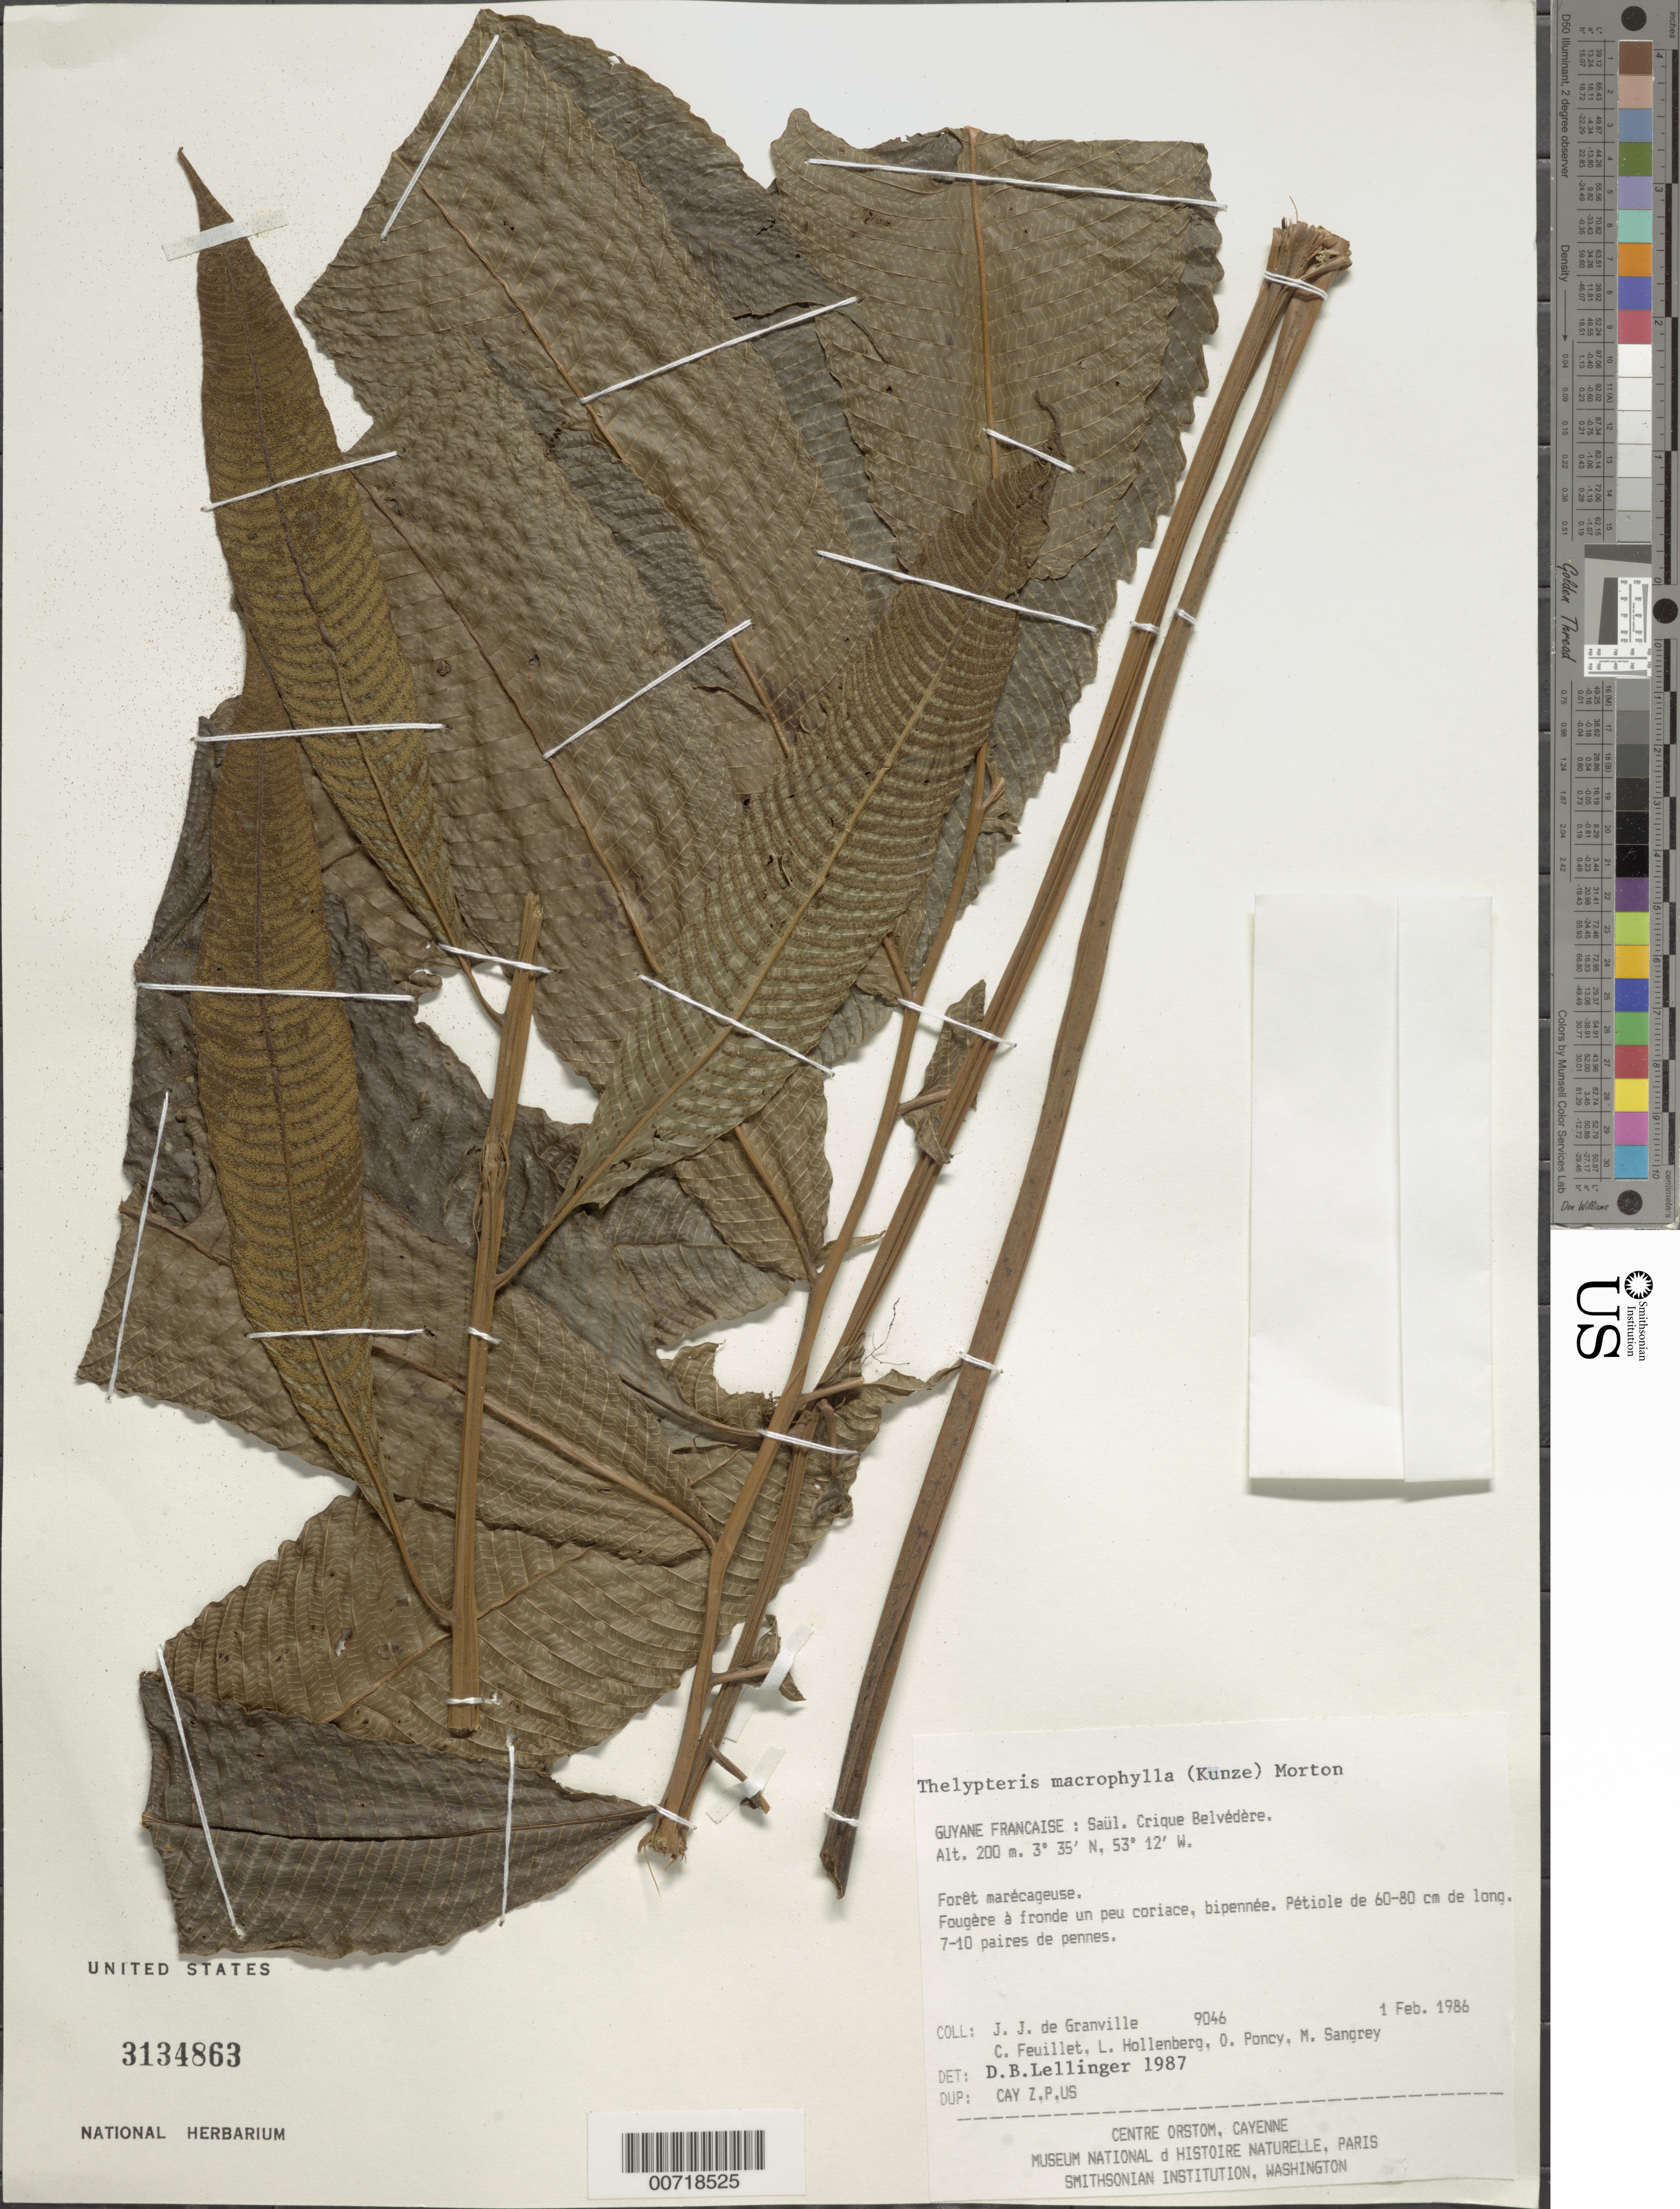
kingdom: Plantae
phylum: Tracheophyta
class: Polypodiopsida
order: Polypodiales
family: Thelypteridaceae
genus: Meniscium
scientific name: Meniscium macrophyllum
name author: Kunze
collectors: J.-J. de Granville, C. Feuillet, L. Hollenberg, O. Poncy & M. S. Sangrey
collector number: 9046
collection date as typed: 1-Feb-86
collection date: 1986-02-01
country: French Guiana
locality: Saül, Crique Belvédère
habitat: Forêt marécageuse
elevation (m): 200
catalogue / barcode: US 3134863